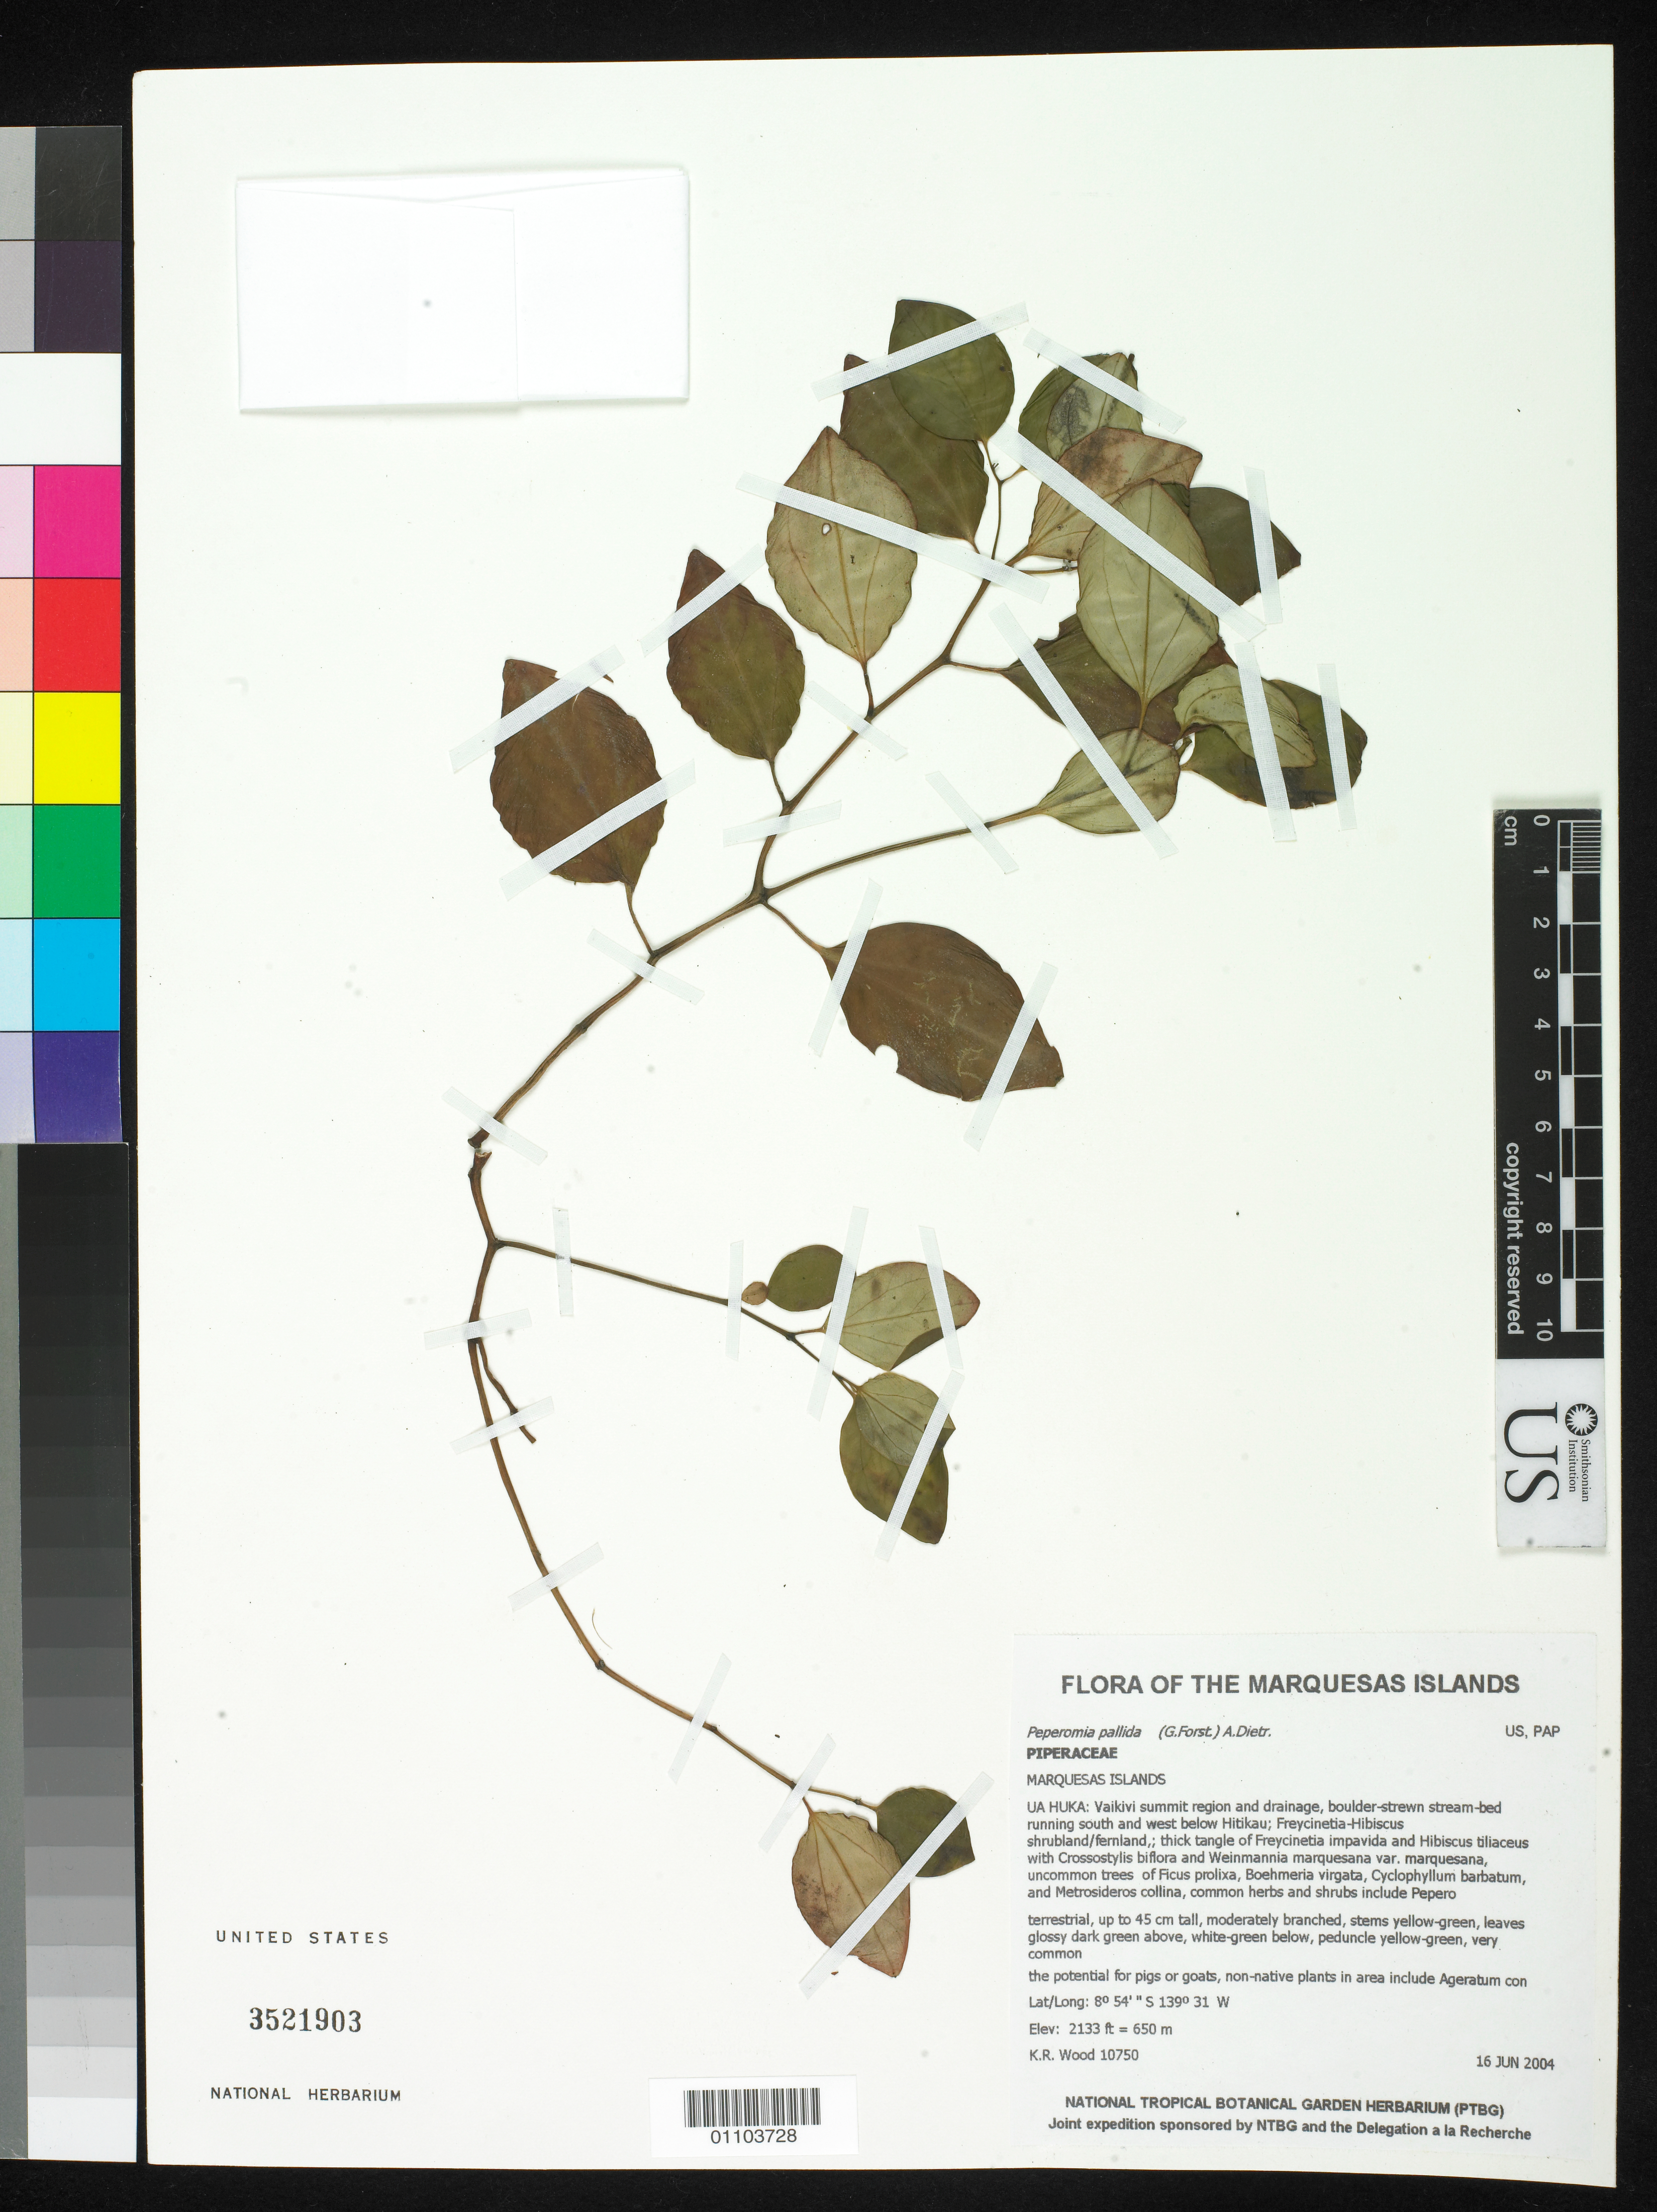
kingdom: Plantae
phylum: Tracheophyta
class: Magnoliopsida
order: Piperales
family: Piperaceae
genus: Peperomia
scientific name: Peperomia pallida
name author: (G. Forst.) Dietr.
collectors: K. R. Wood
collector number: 10750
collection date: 2004-06-16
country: French Polynesia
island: Ua Huka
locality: Vaikivi summit region and drainage, boulder-strewn stream-bed running south and west below Hitikau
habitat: Freycinetia-Hibiscus shrubland/fernland,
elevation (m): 650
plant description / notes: the potential for pigs or goats, non-native plants in area include Ageratum conyzoides, Cordyline fruticosa, Dioscorea pentaphylla, and Zingiber zerumbet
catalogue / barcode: US 3521903